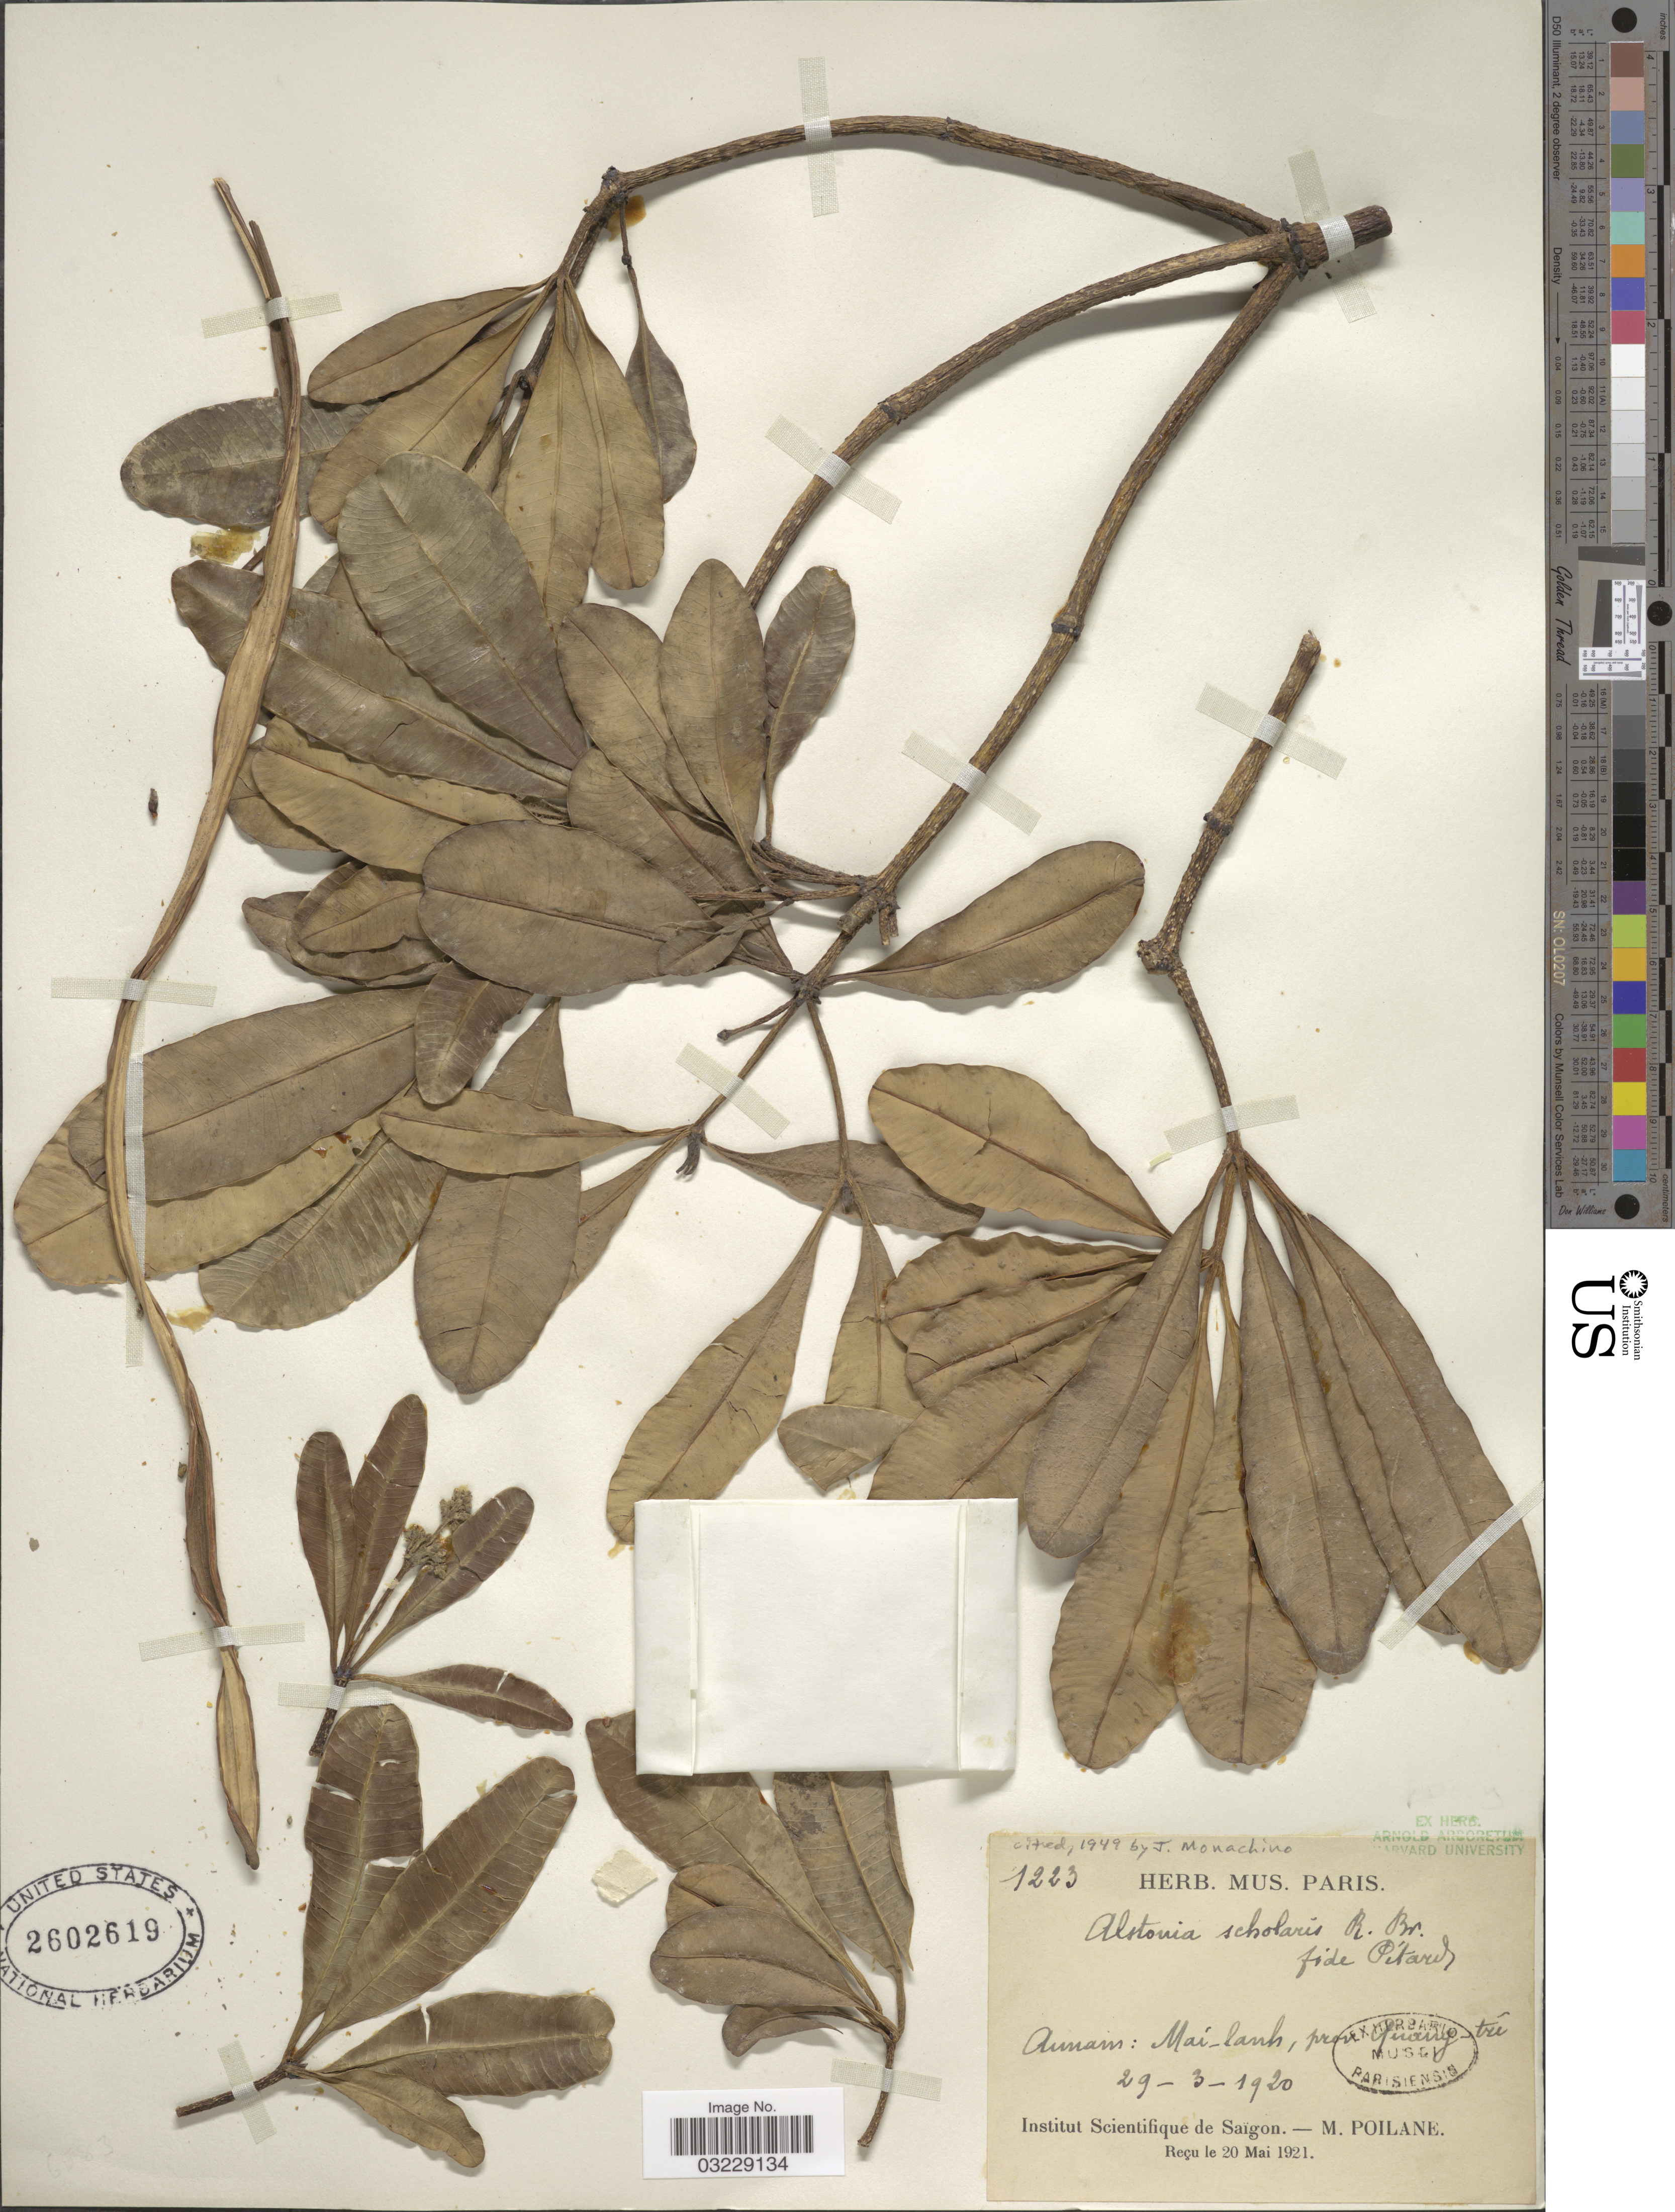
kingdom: Plantae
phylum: Tracheophyta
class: Magnoliopsida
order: Gentianales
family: Apocynaceae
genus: Alstonia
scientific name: Alstonia scholaris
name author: (L.) R. Br.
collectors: M. Poilane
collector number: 1223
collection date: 1920-03-29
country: Vietnam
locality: Annam: Mai-lanh, Prov. Guang-tré.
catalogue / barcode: US 2602619